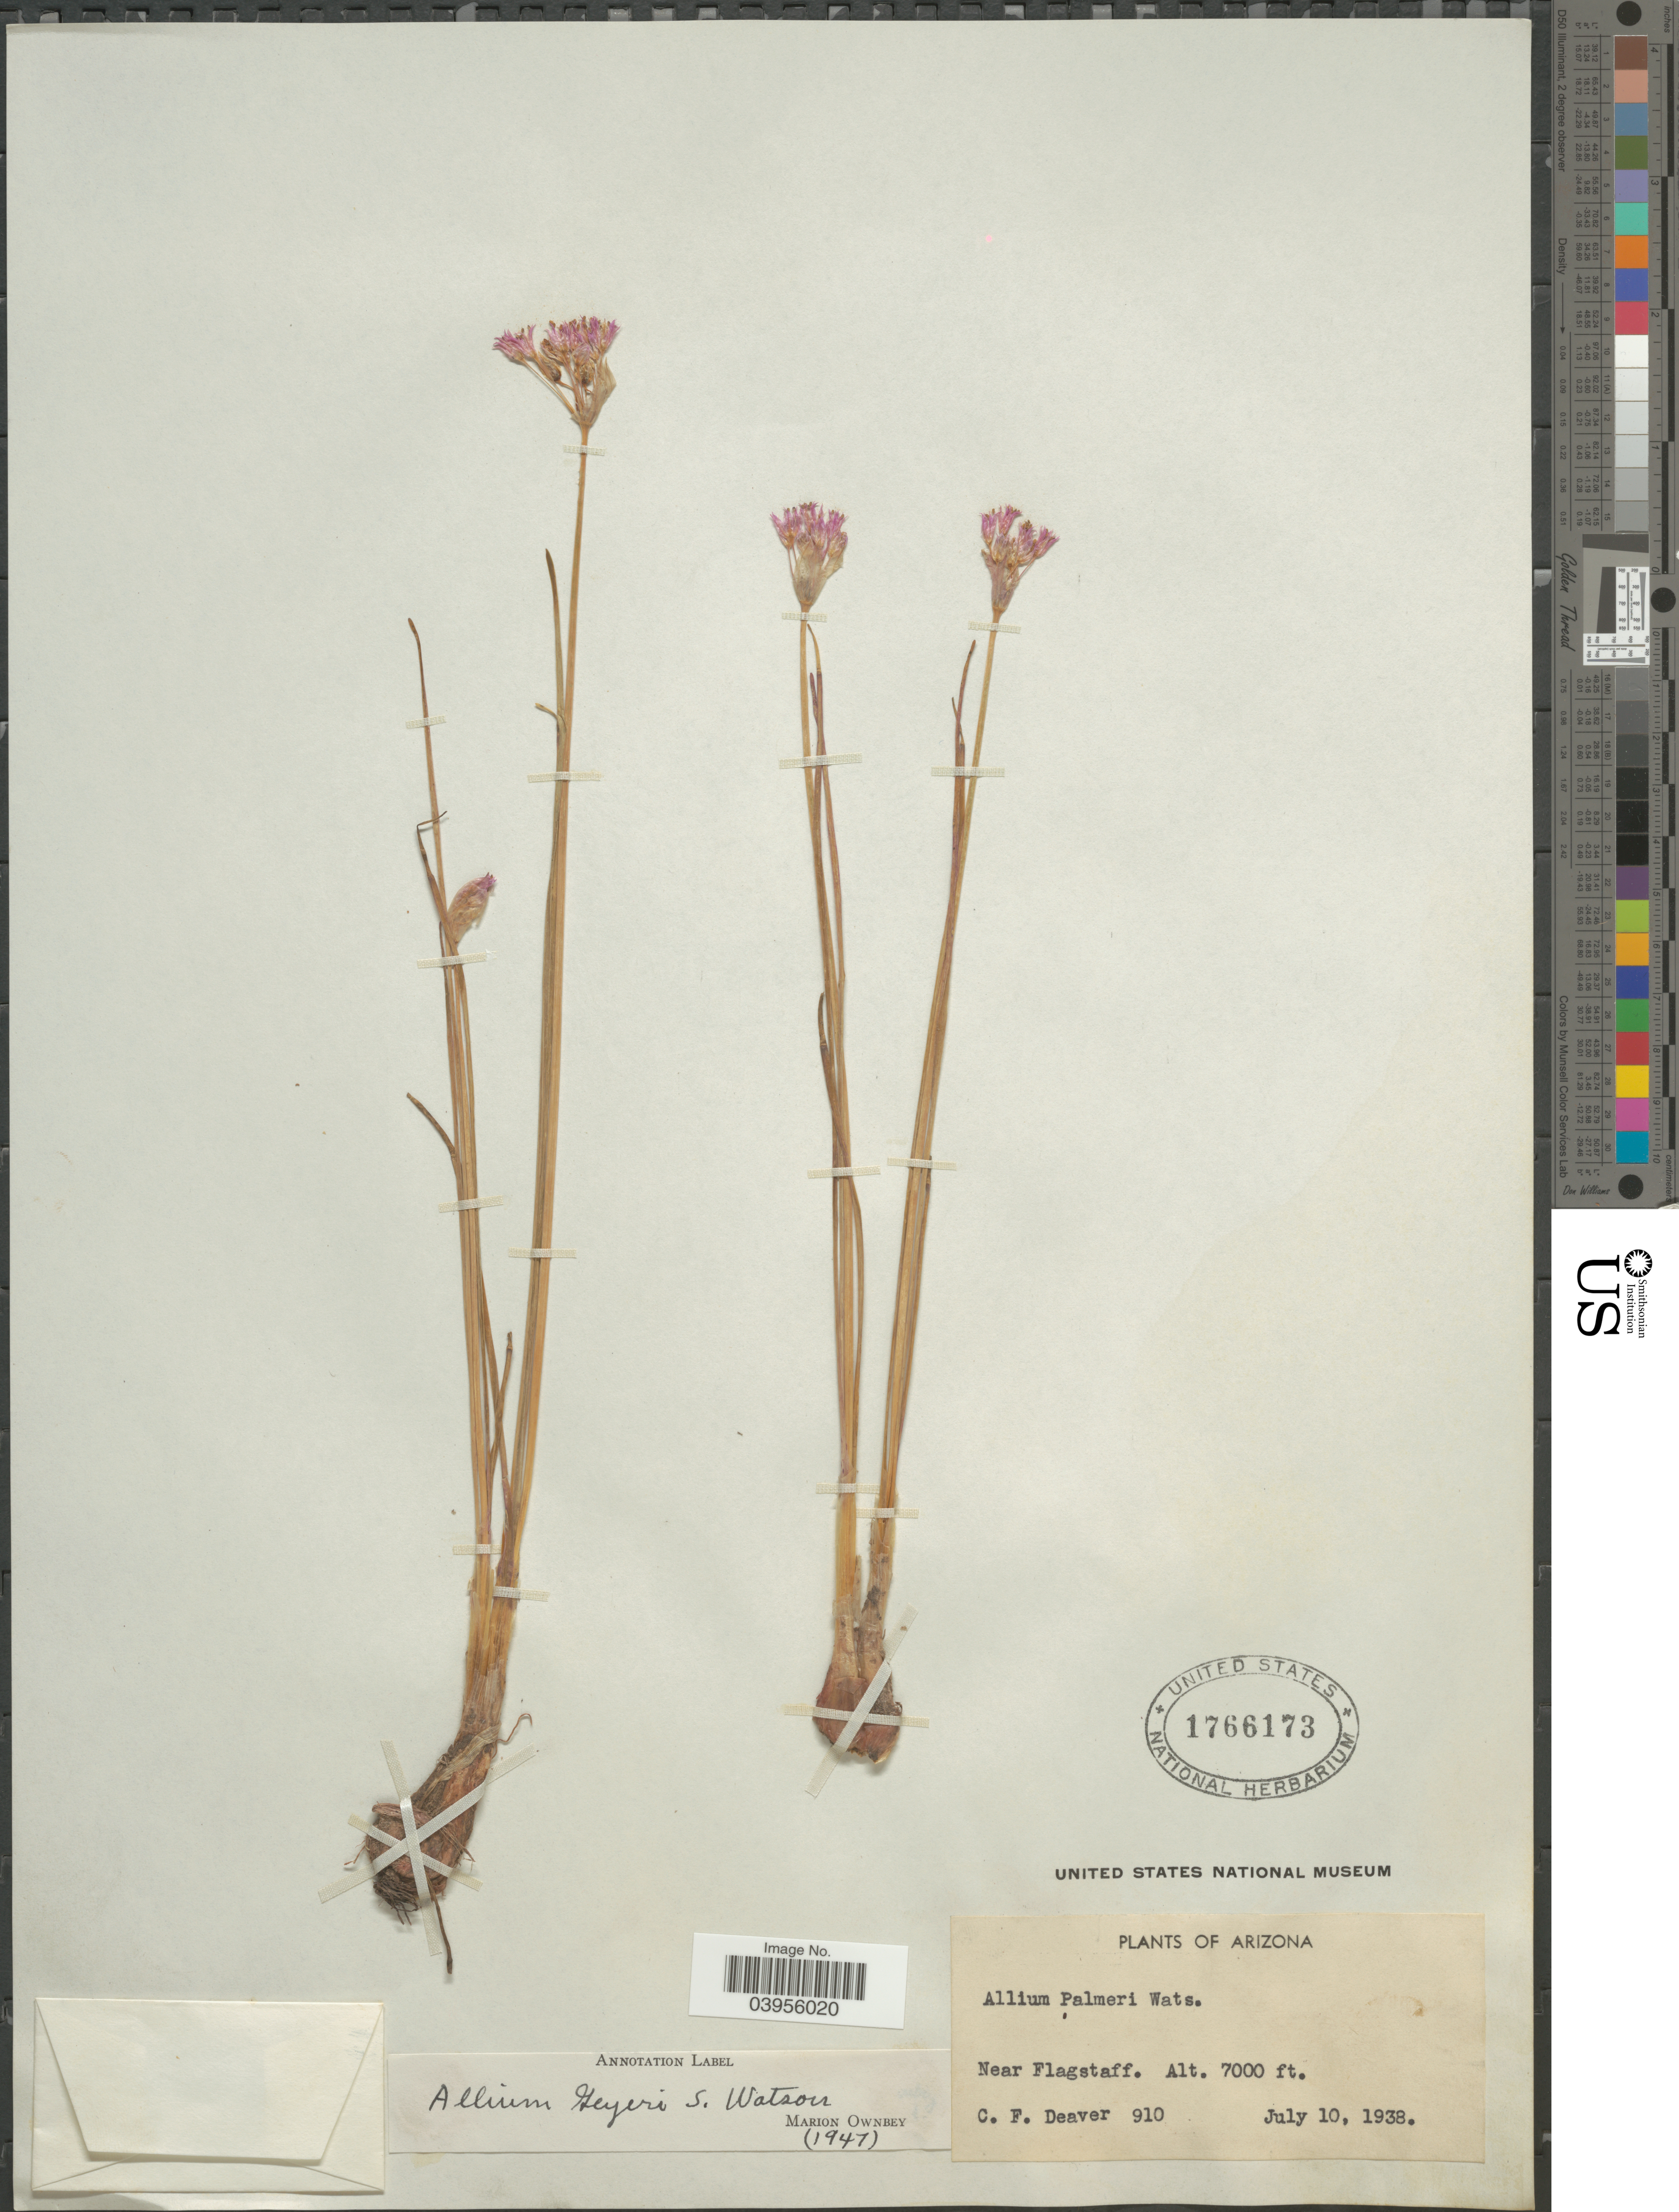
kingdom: Plantae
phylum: Tracheophyta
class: Liliopsida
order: Asparagales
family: Amaryllidaceae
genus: Allium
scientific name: Allium geyeri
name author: S. Watson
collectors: C. Deaver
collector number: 910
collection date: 1938-07-10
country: United States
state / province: Arizona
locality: Near Flagstaff.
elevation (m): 2134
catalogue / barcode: US 1766173